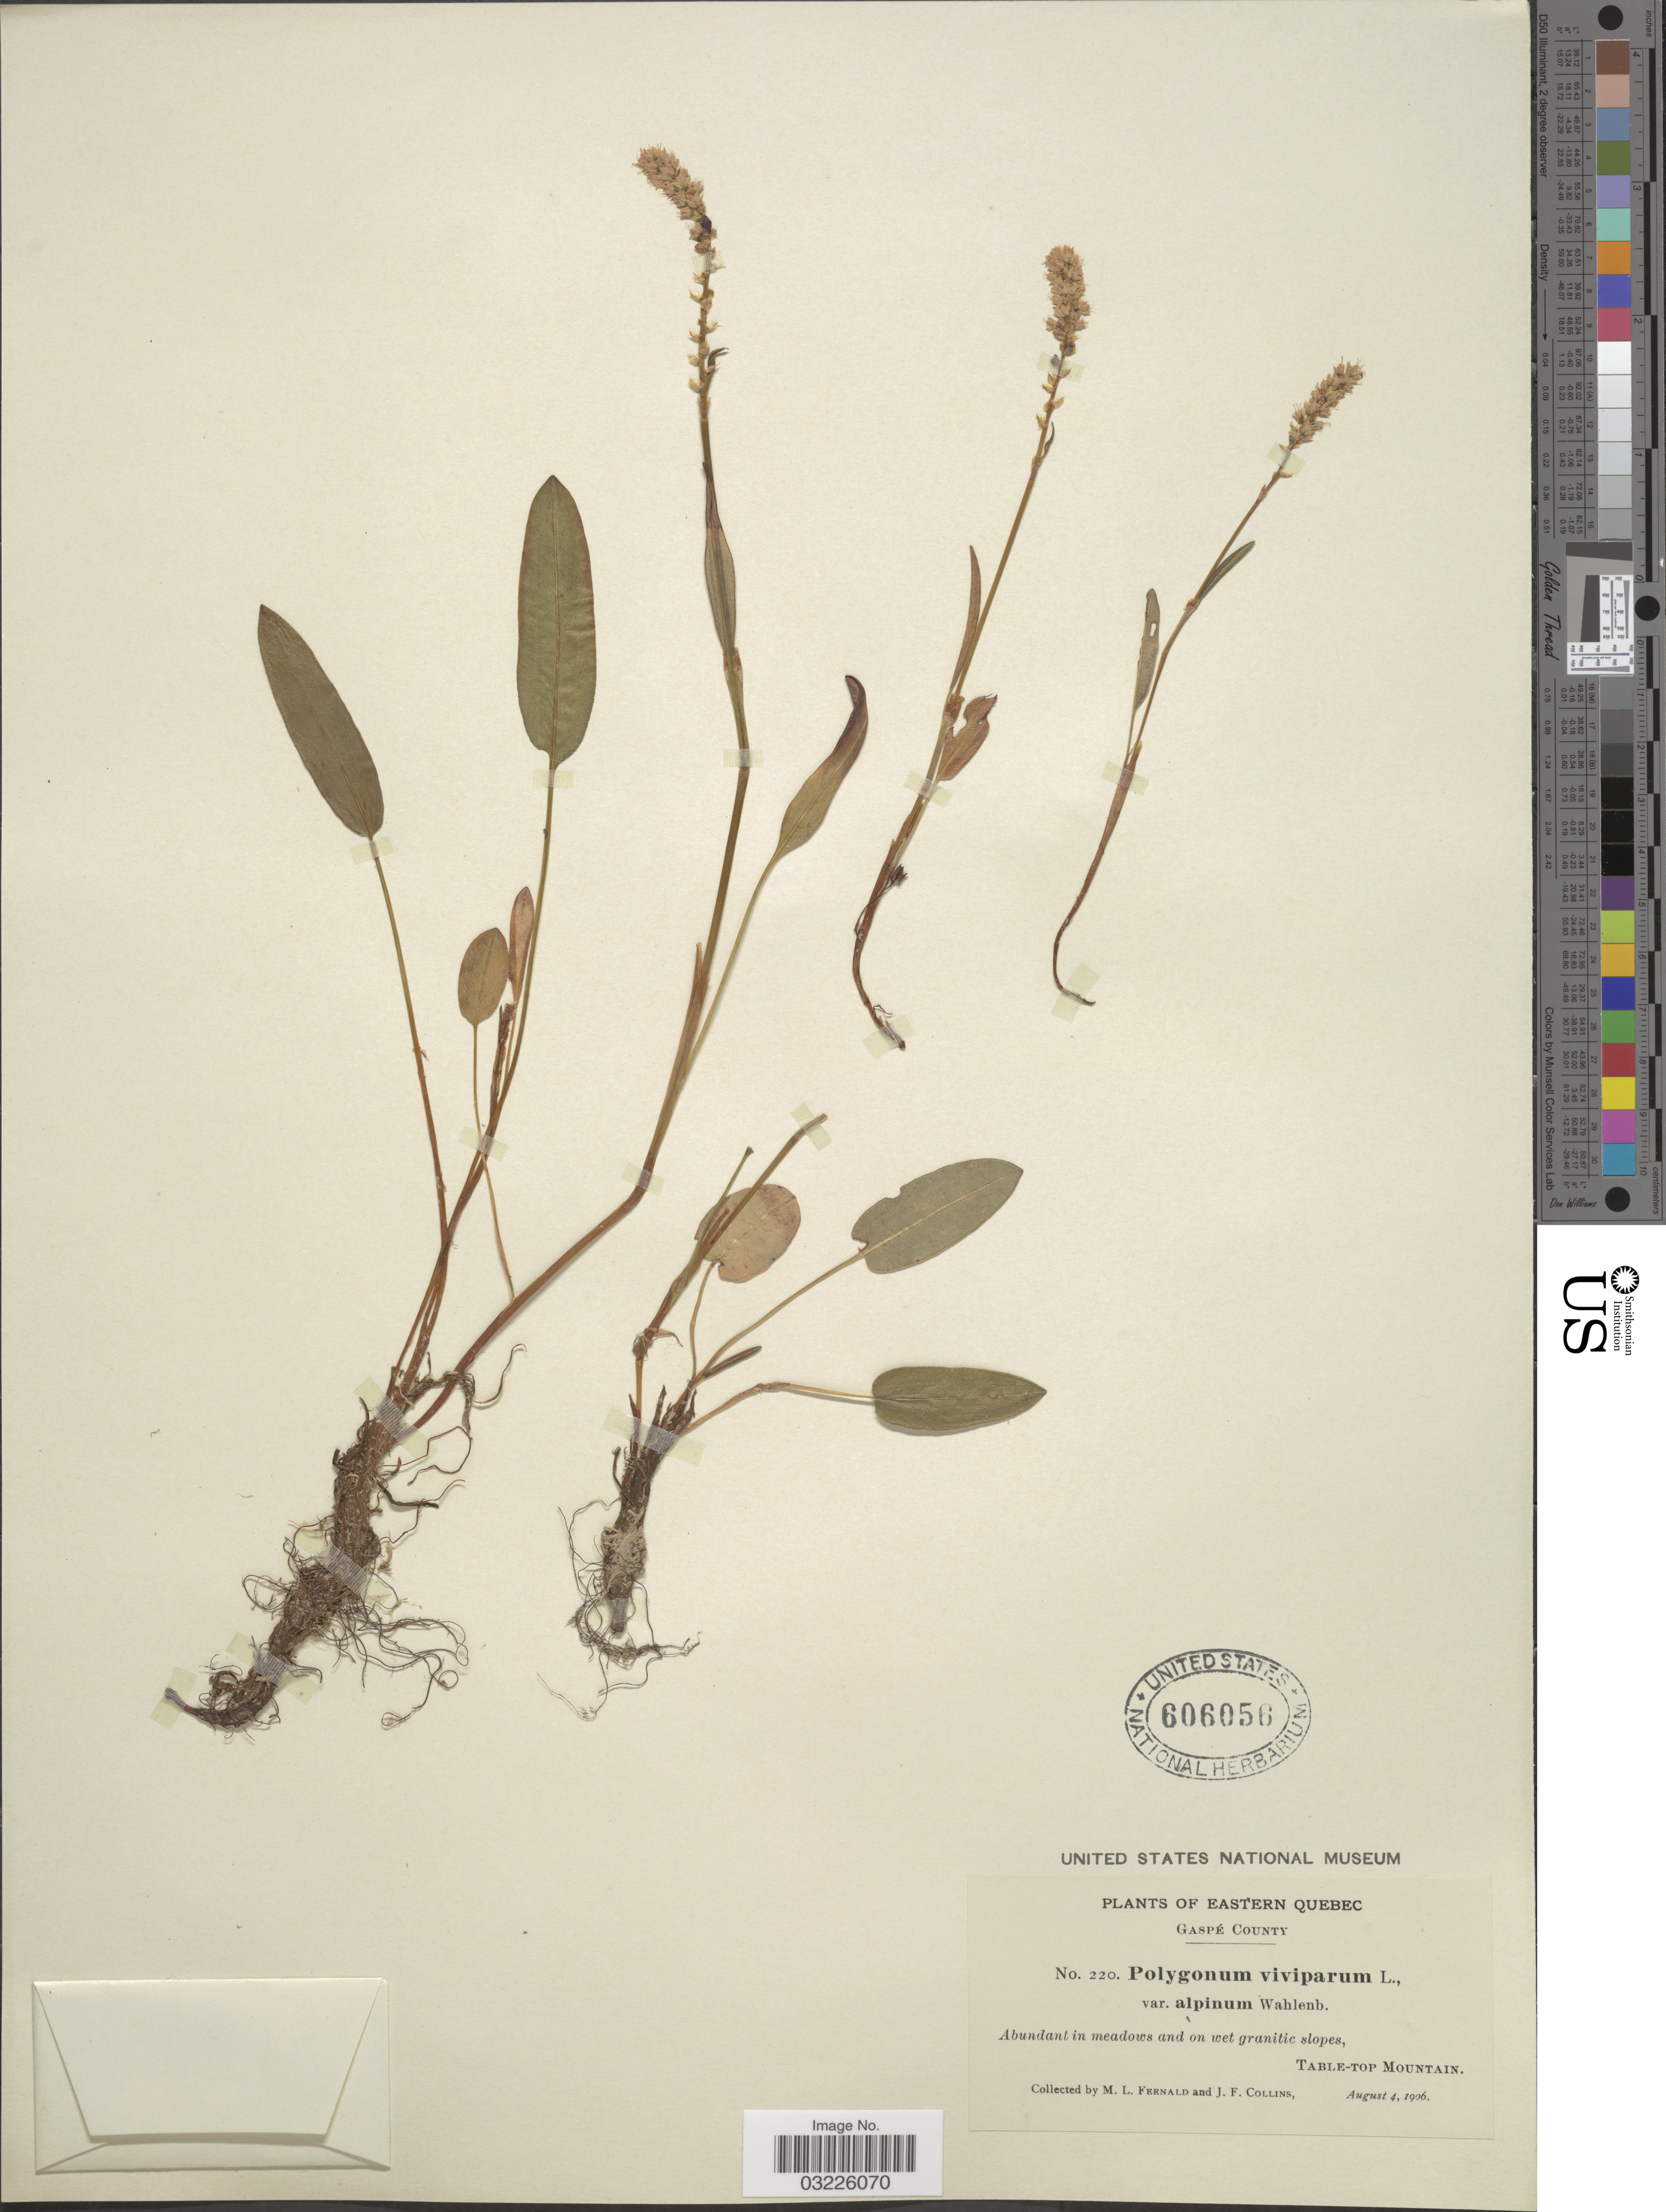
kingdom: Plantae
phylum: Tracheophyta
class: Magnoliopsida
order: Caryophyllales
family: Polygonaceae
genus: Bistorta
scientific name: Bistorta vivipara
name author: (L.) Delarbre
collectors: M. L. Fernald & J. Collins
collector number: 220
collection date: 1906-08-04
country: Canada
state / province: Quebec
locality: Eastern Quebec. Gaspé County. Table-top Mountain.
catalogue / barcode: US 606056